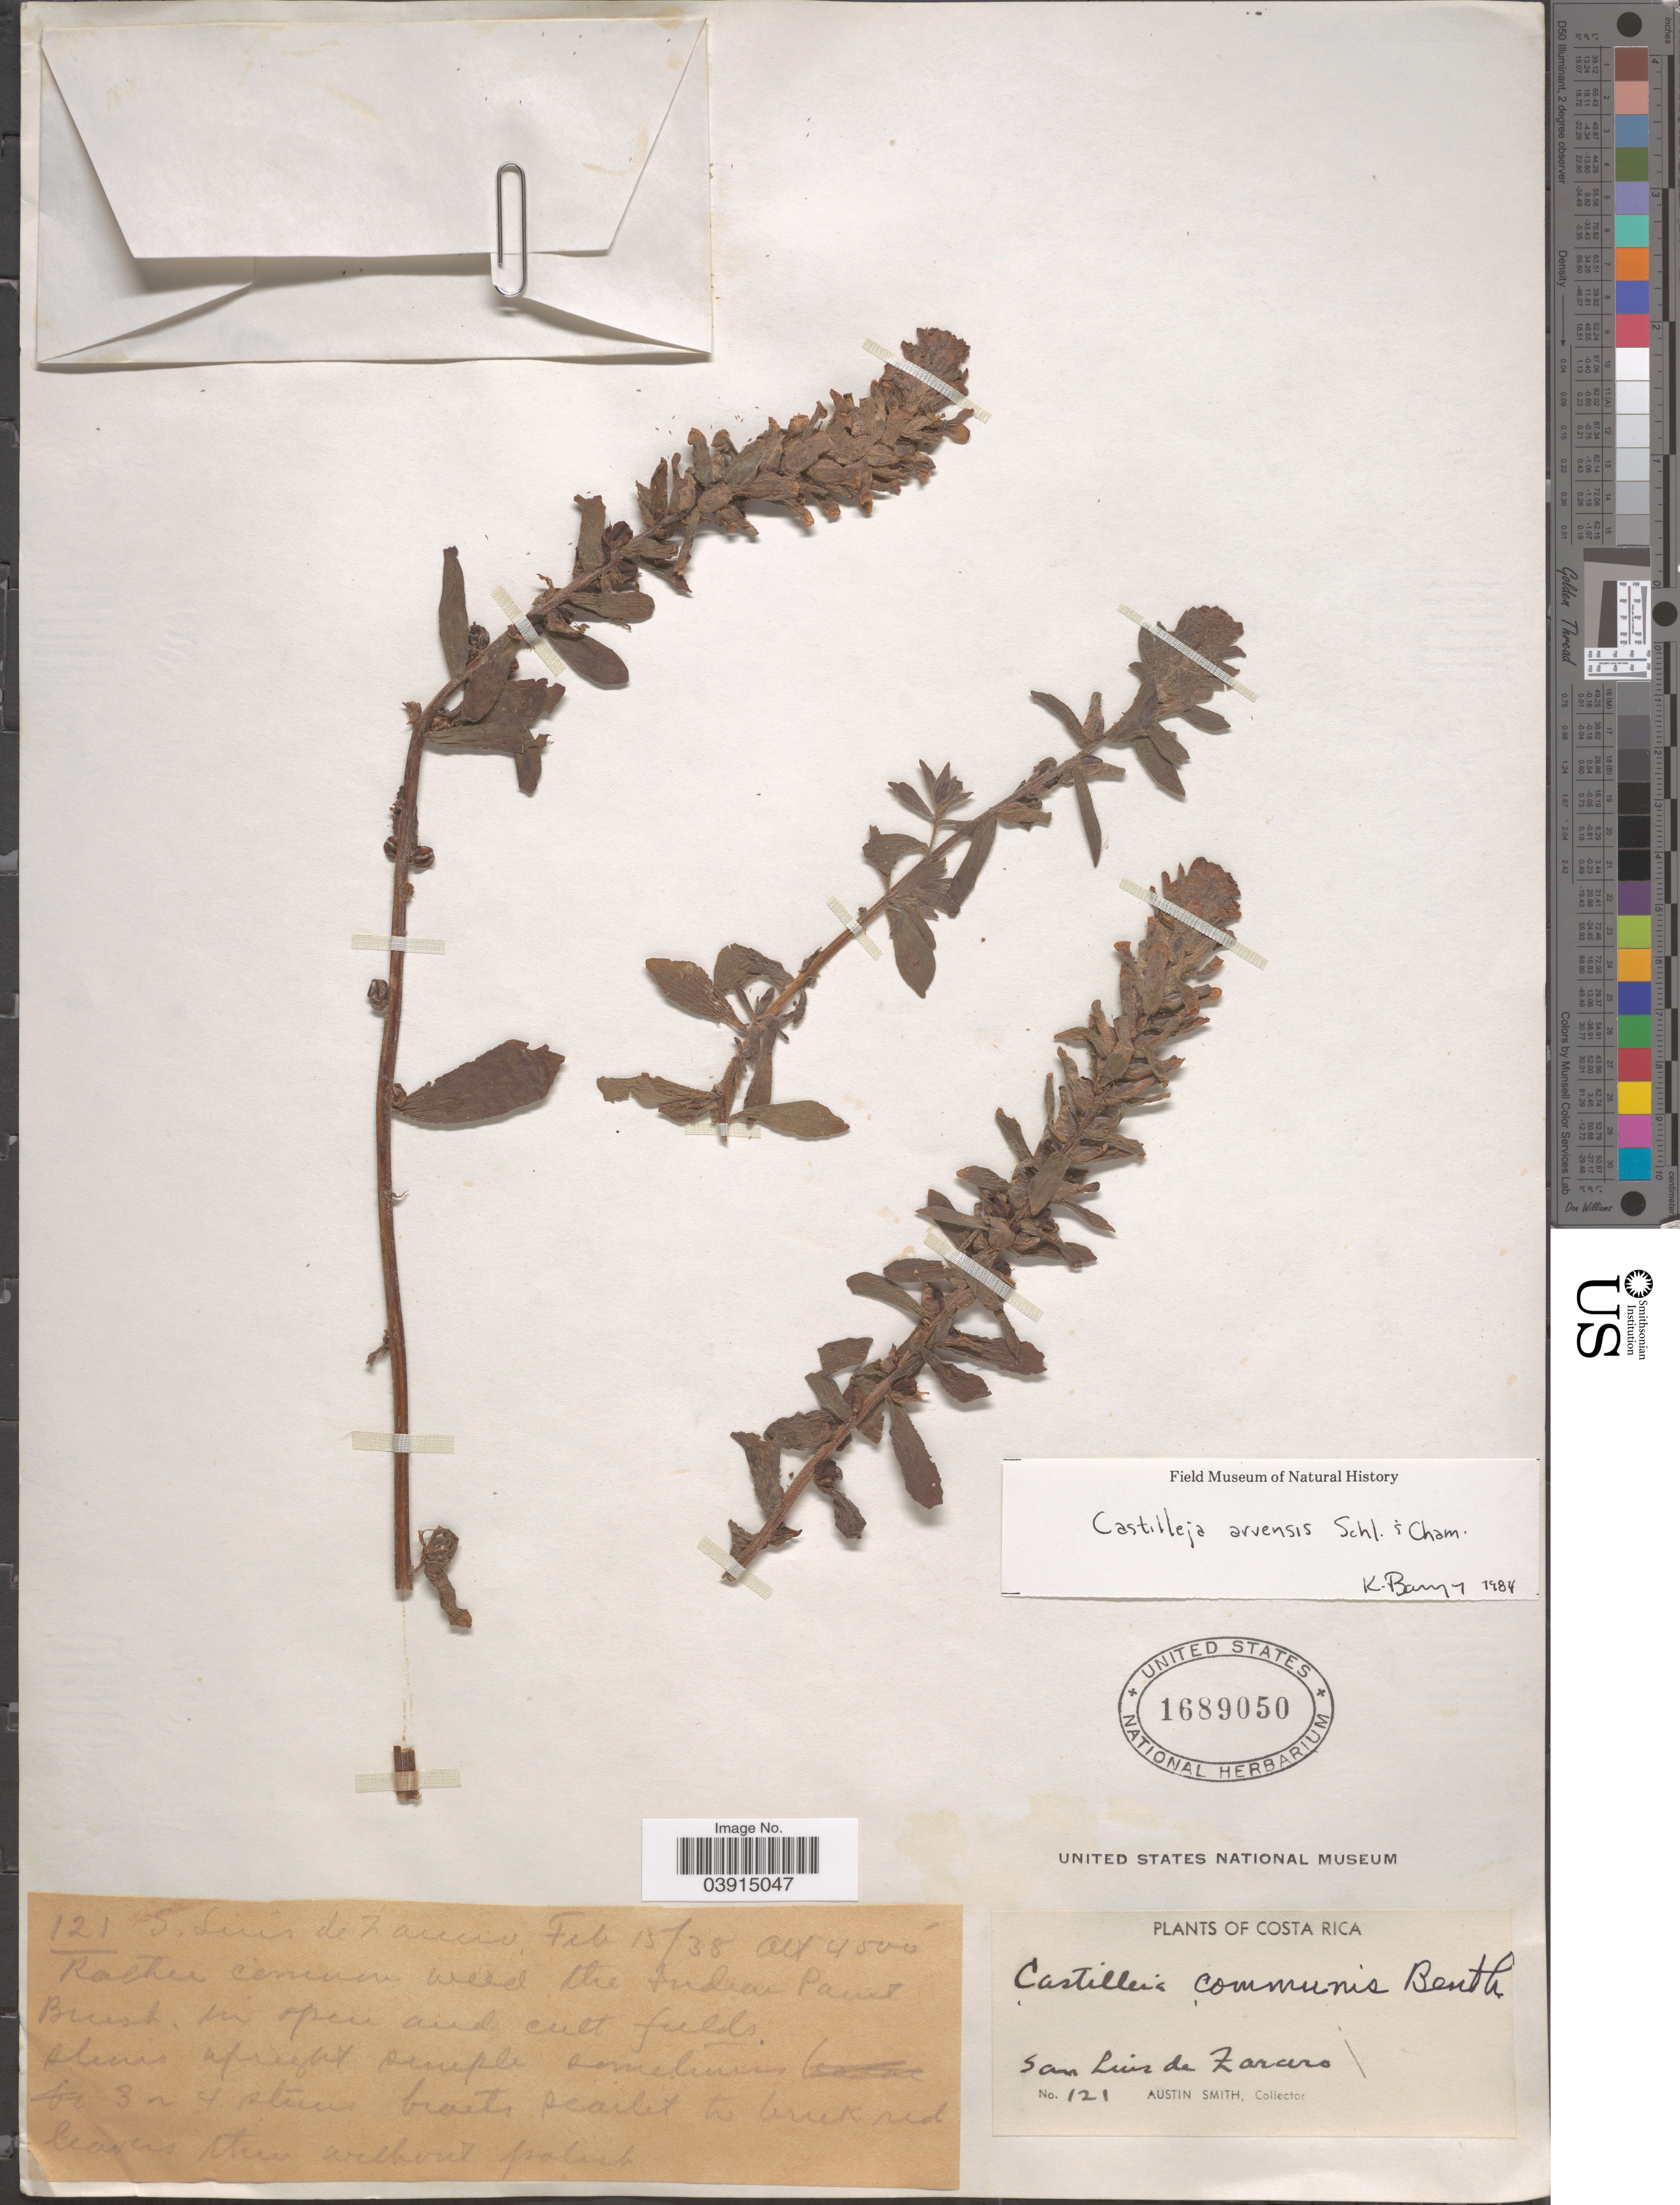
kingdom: Plantae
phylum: Tracheophyta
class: Magnoliopsida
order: Lamiales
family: Orobanchaceae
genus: Castilleja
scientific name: Castilleja arvensis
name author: Schltdl. & Cham.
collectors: Aust P. Smith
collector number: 121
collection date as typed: Transcribed d/m/y: 15/2/38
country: Costa Rica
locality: San Luis de Zarcero.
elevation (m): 1219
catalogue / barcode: US 1689050